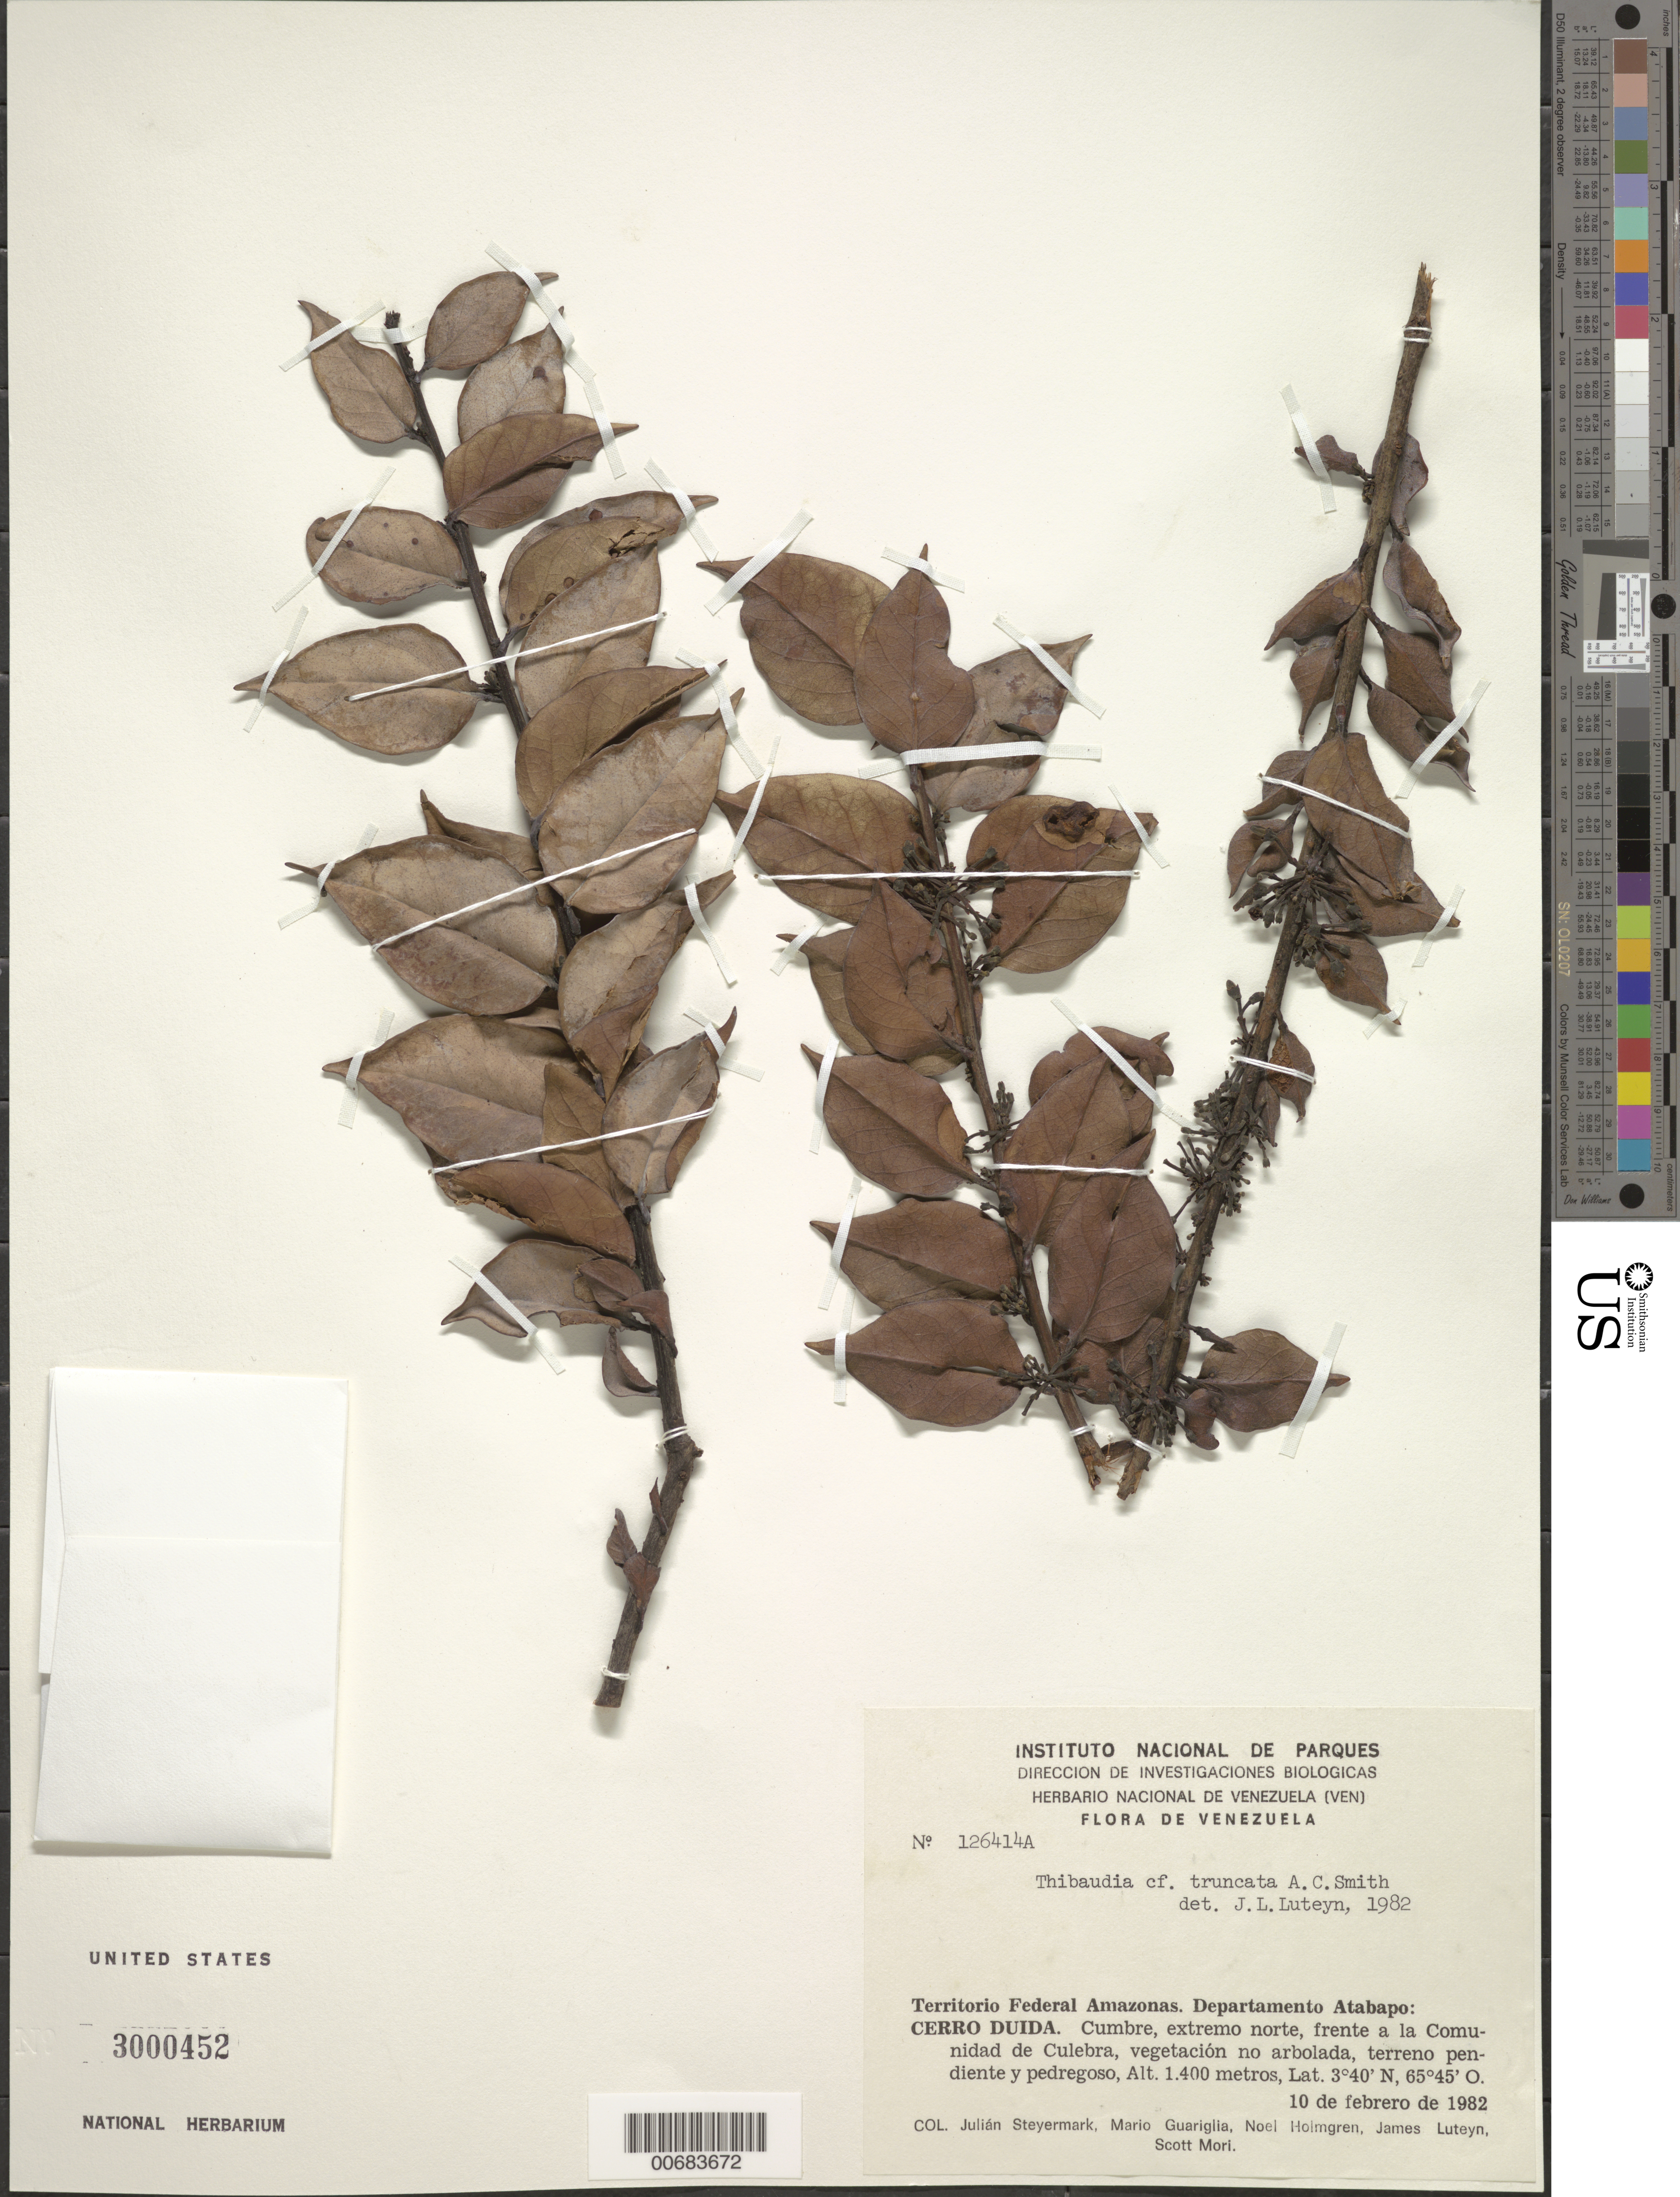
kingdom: Plantae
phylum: Tracheophyta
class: Magnoliopsida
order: Ericales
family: Ericaceae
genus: Thibaudia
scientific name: Thibaudia truncata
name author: A.C. Sm.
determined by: Luteyn, J. L.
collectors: J. Steyermark, M. Guariglia P., N. H. Holmgren, J. L. Luteyn & S. Mori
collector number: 126414 A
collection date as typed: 10-Feb-82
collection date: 1982-02-10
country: Venezuela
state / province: Amazonas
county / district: Atabapo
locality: Cerro Duida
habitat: Vegetación no arbolada, terreno pendiente y pedregoso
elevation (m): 1400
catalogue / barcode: US 3000452